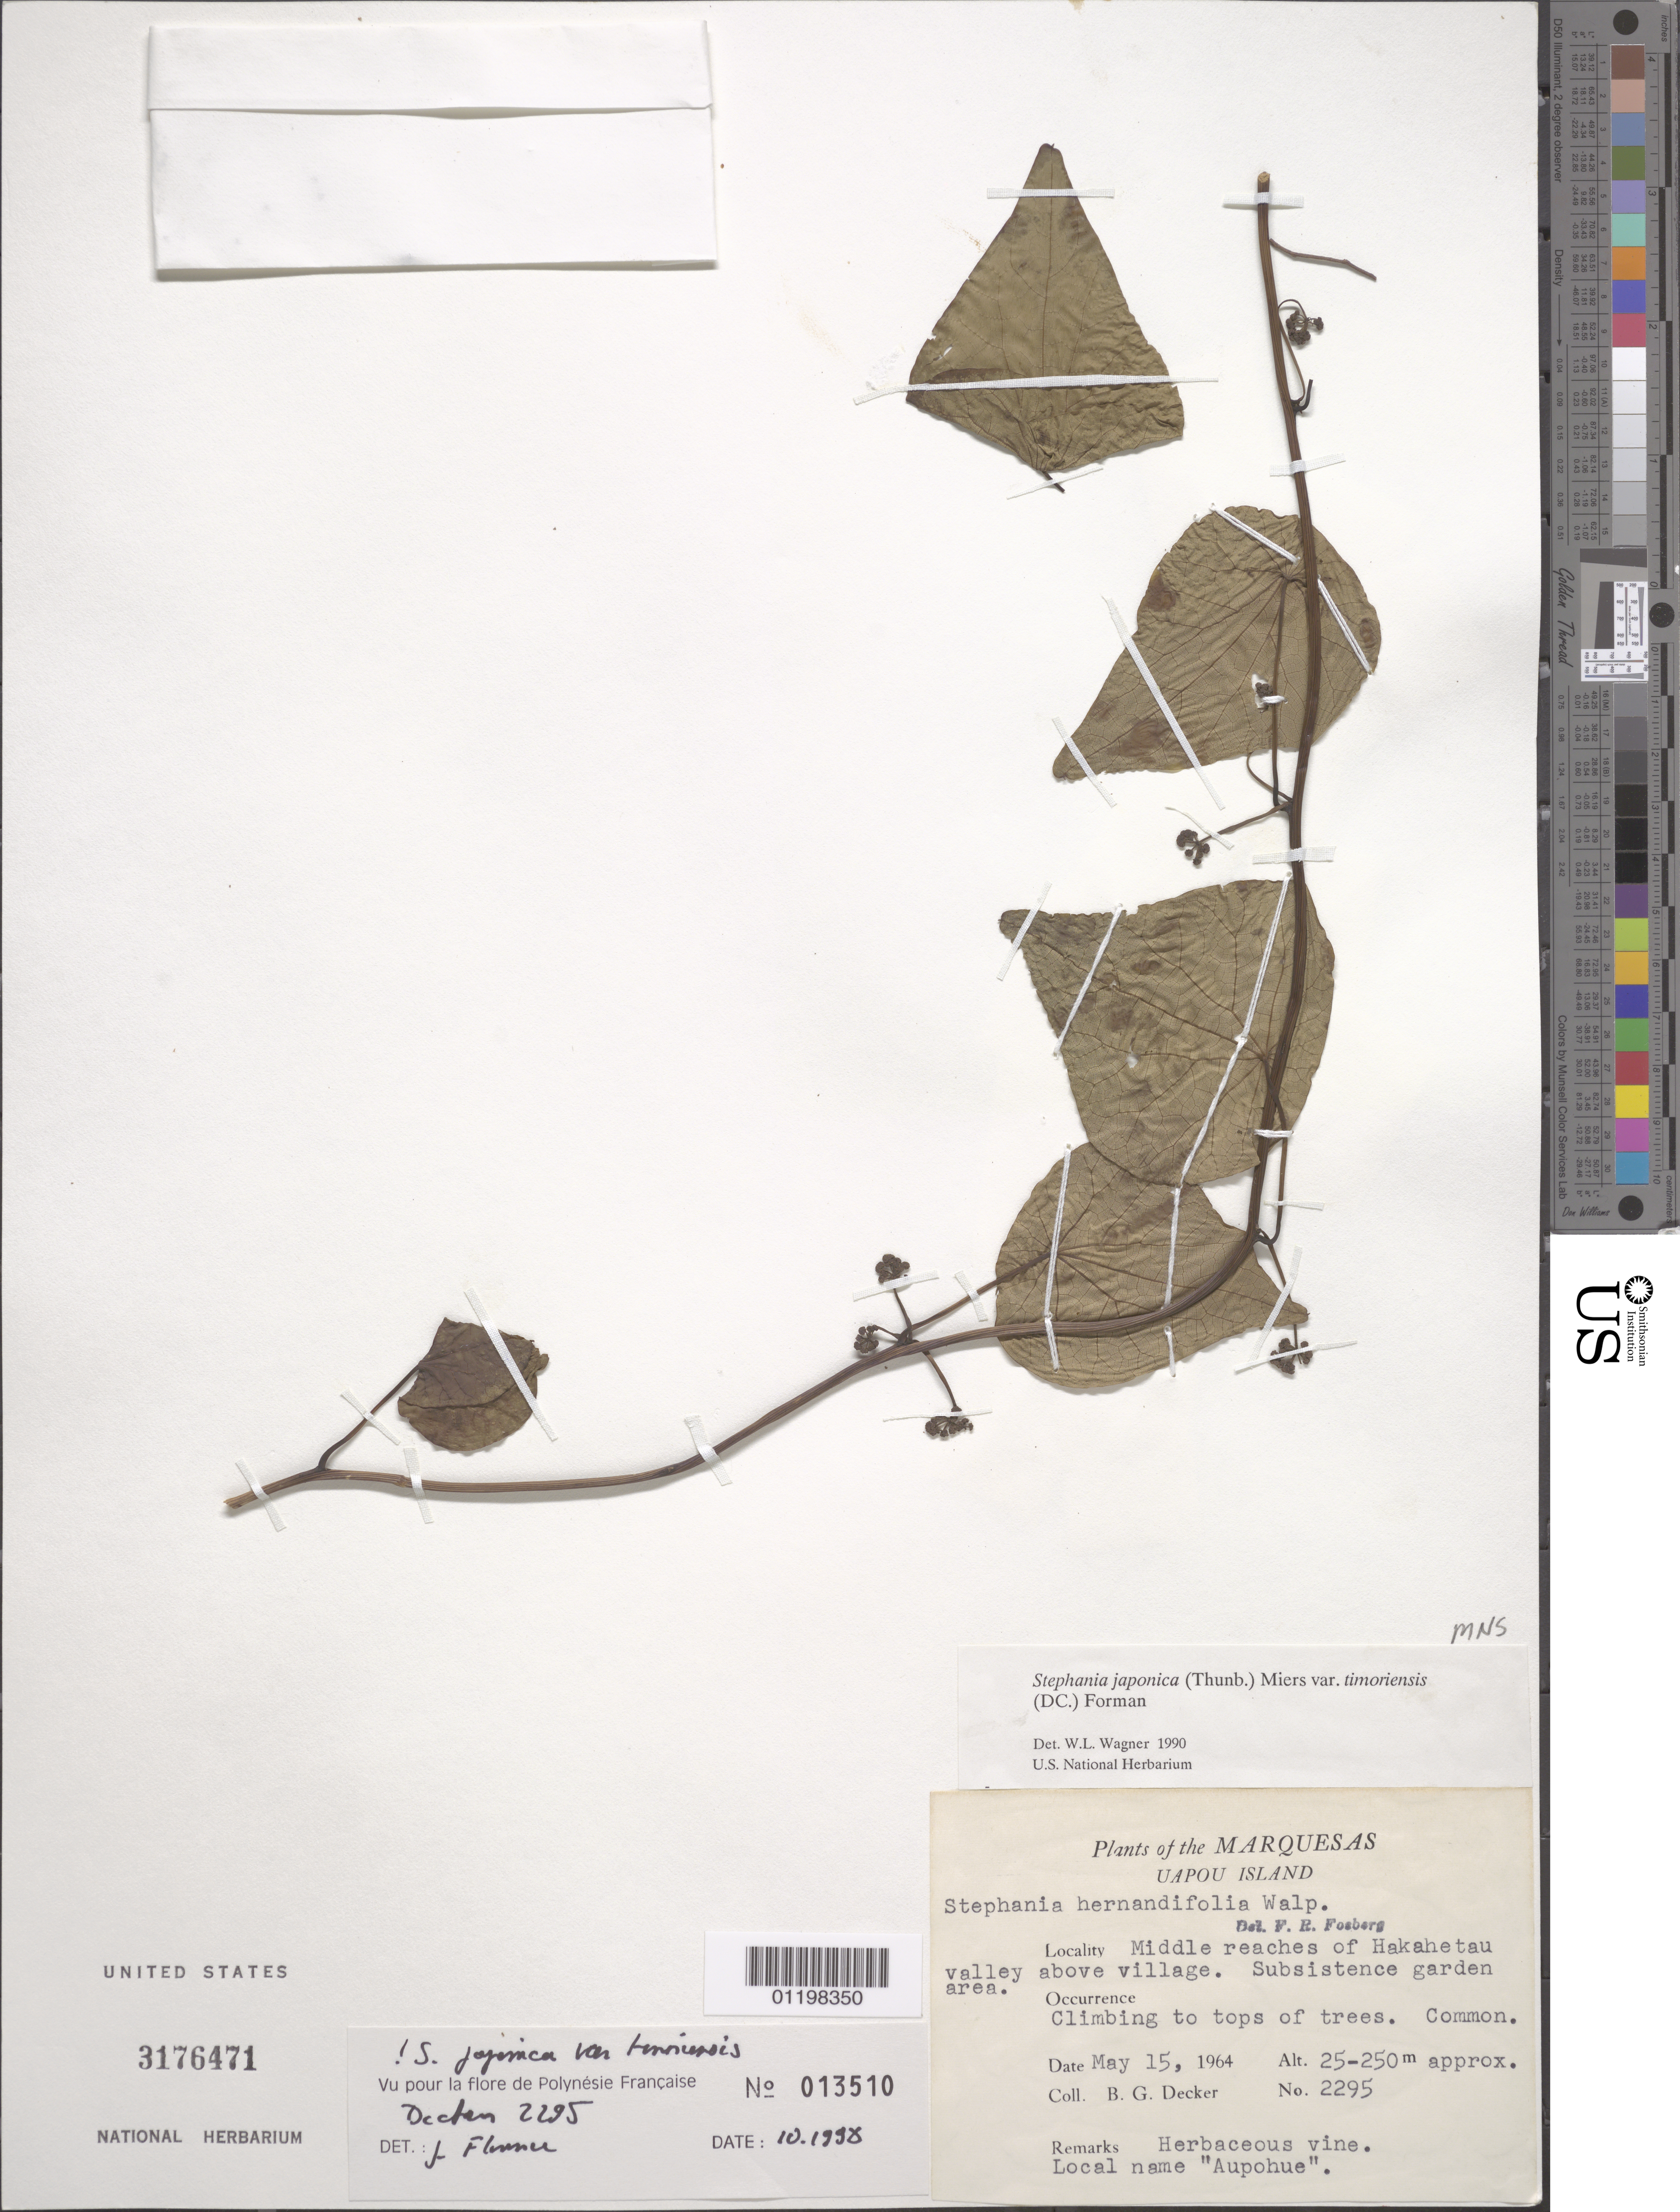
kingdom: Plantae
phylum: Tracheophyta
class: Magnoliopsida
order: Ranunculales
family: Menispermaceae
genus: Stephania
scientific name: Stephania japonica var. timoriensis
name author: (DC.) Forman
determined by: Wagner, W. L., (BOT), Smithsonian Institution - National Museum of Natural History (UNITED STATES)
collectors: B. G. Decker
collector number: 2295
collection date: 1964-05-15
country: French Polynesia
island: Ua Pou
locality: middle reaches of Hakahetau Valley above village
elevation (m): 25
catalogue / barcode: US 3176471